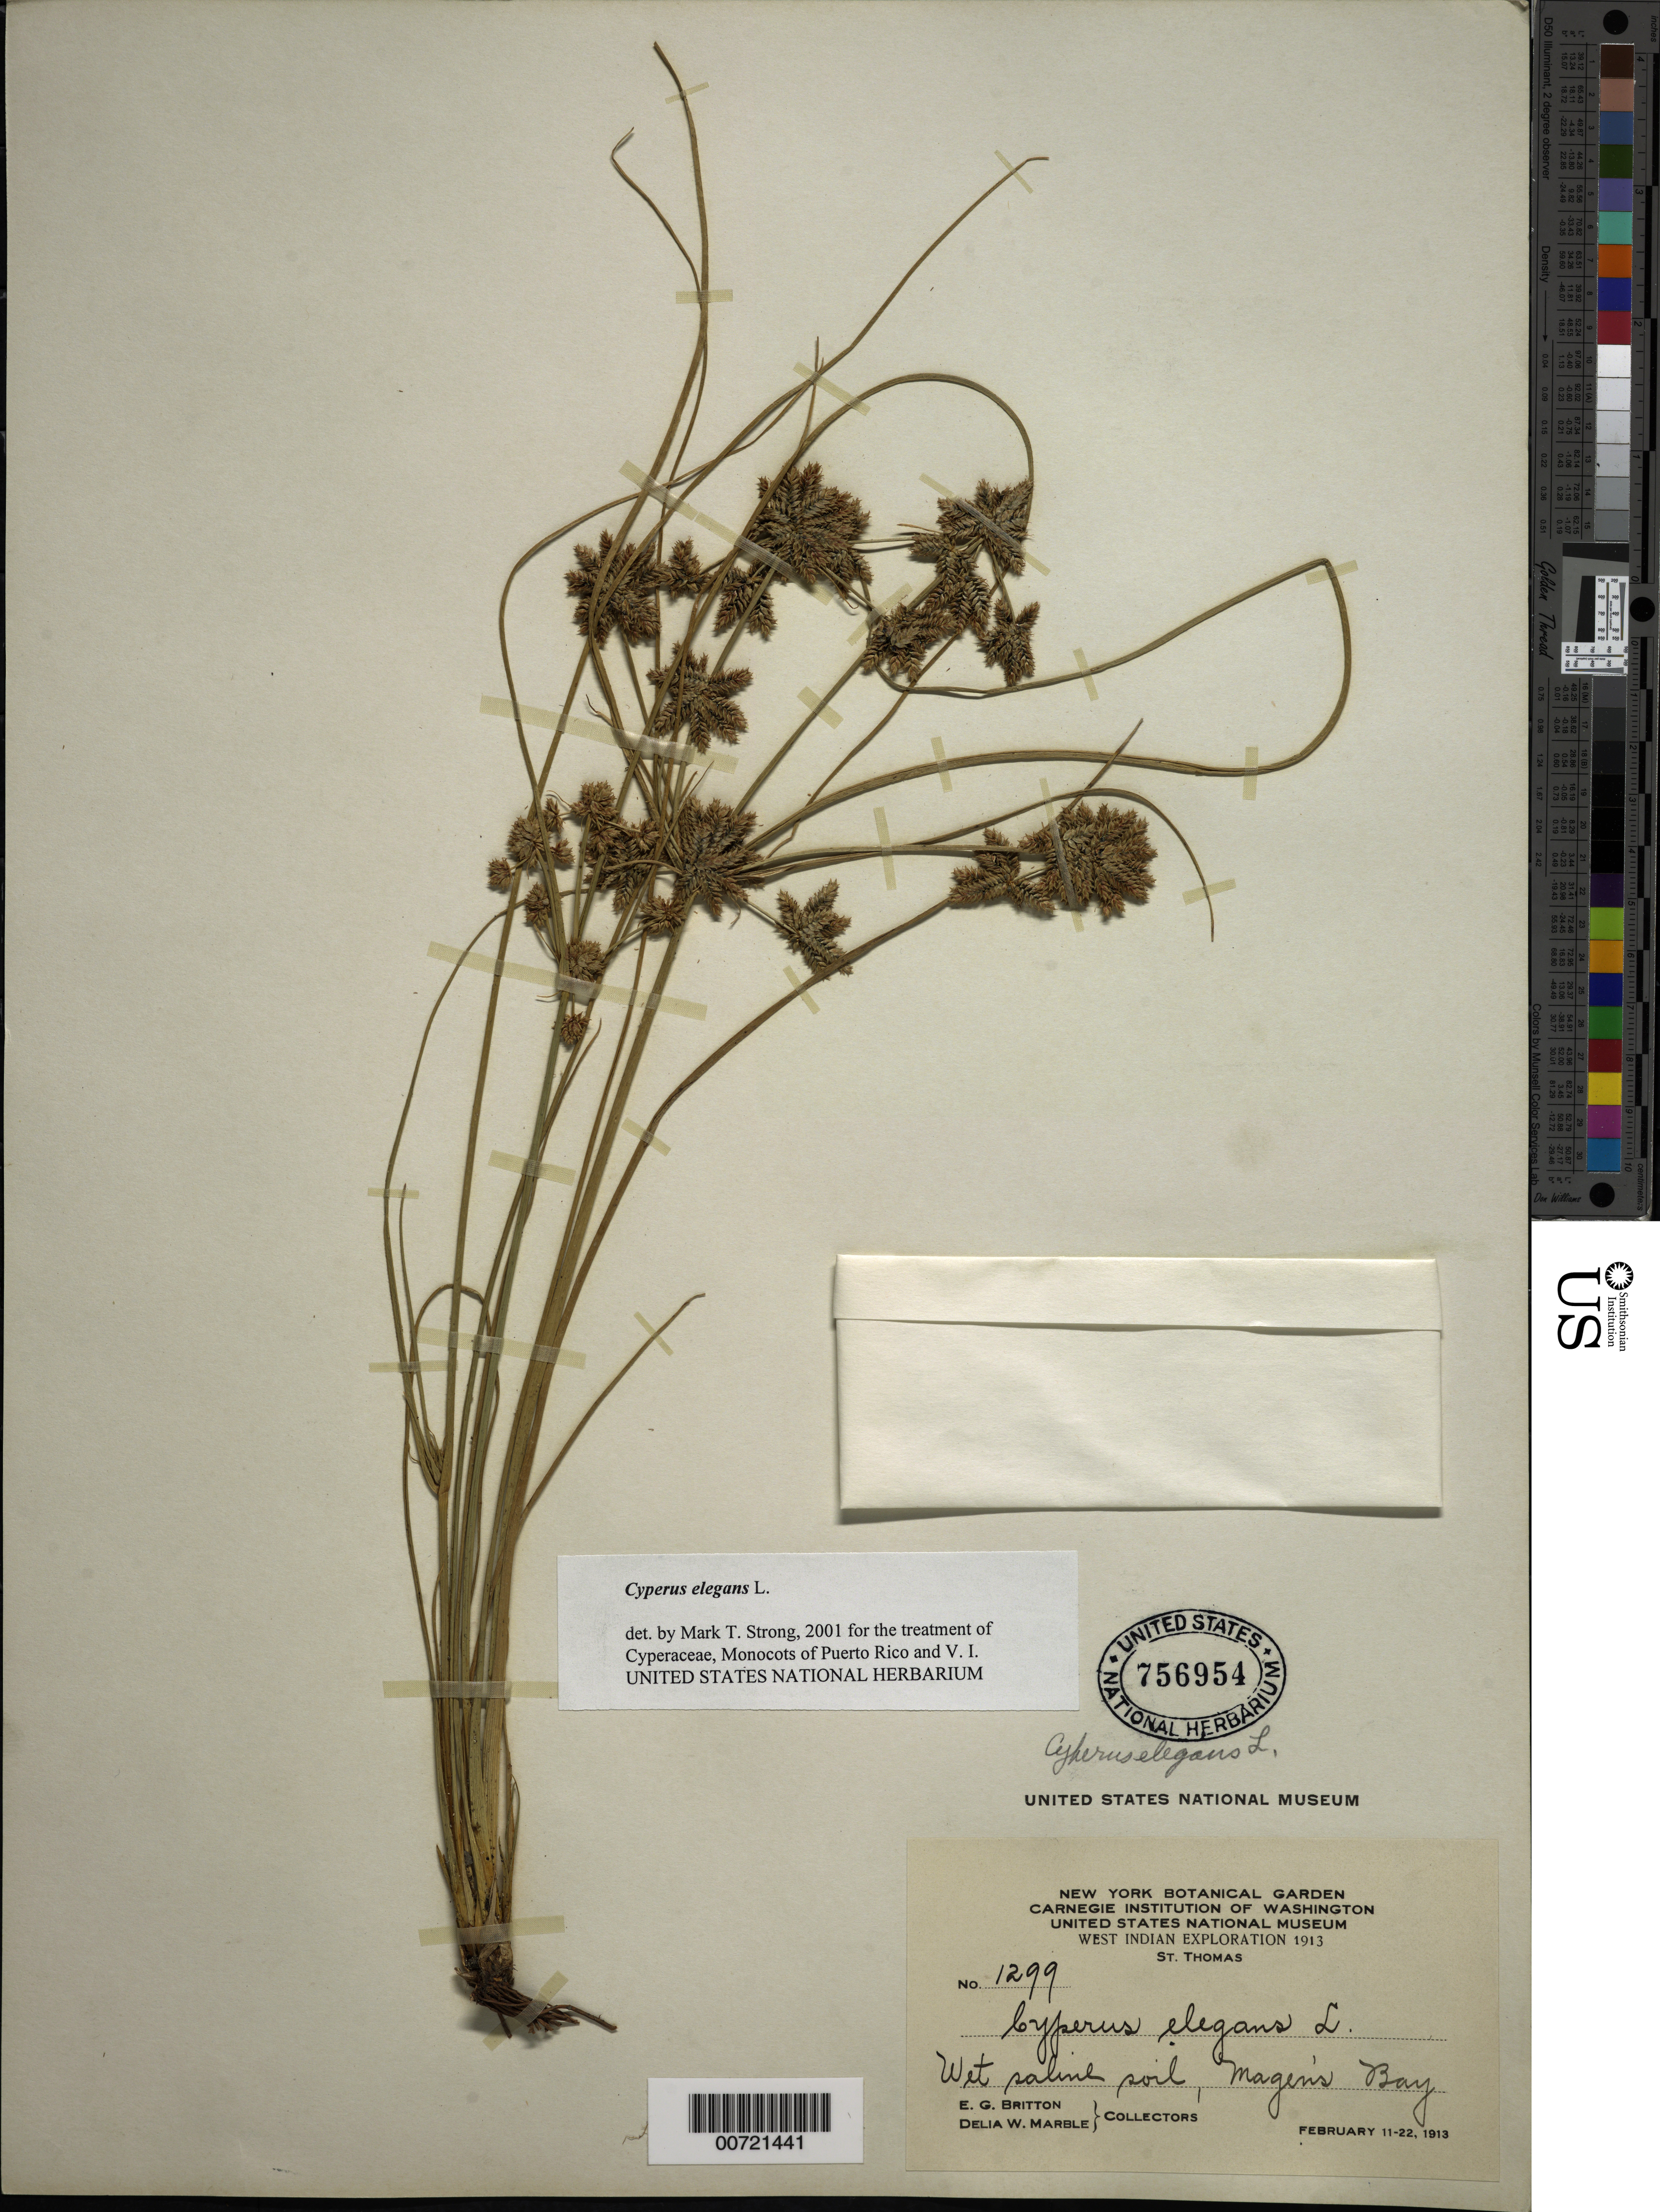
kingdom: Plantae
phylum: Tracheophyta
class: Liliopsida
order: Poales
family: Cyperaceae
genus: Cyperus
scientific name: Cyperus elegans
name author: L.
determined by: Strong, M. T., (US), Smithsonian Institution - National Museum of Natural History (UNITED STATES)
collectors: E. G. Britton & D. W. Marble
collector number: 1299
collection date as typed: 11 Feb 1913 to 22 Feb 1913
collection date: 1913-02-11/1913-02-22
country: U.S. Virgin Islands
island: St. Thomas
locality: St. Thomas: Magens Bay.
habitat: Wet saline soil.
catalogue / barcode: US 756954